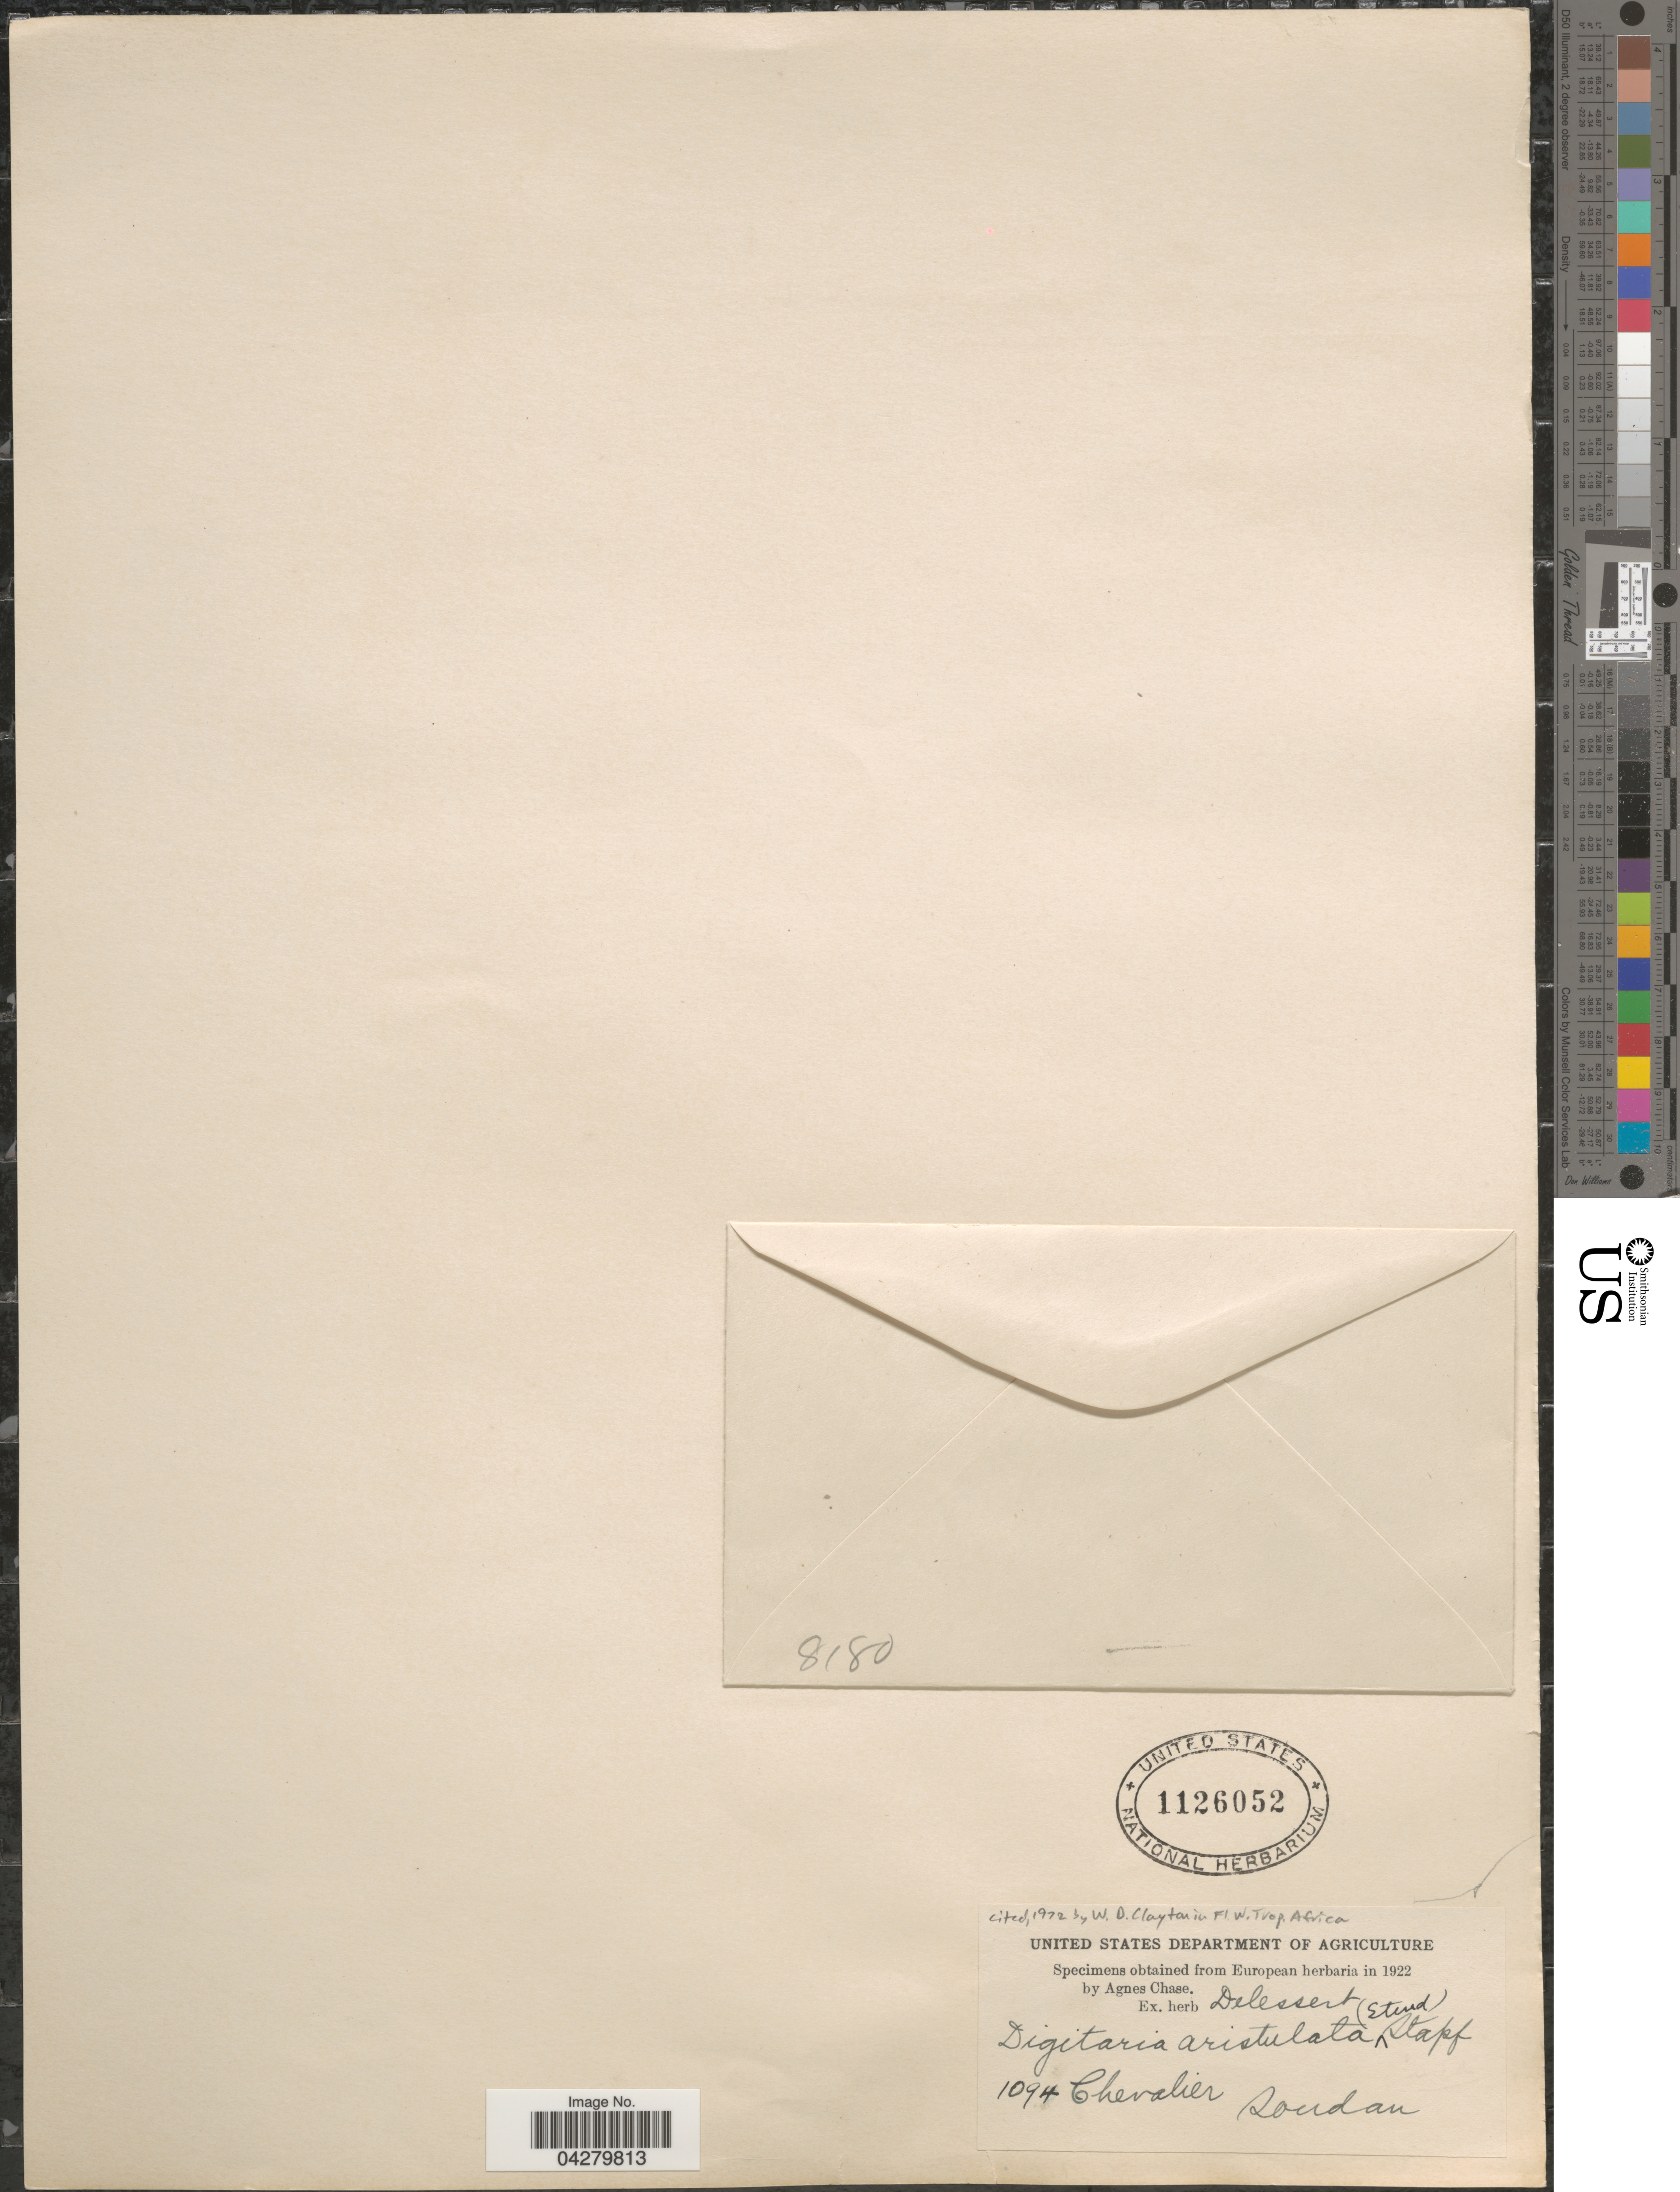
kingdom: Plantae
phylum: Tracheophyta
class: Liliopsida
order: Poales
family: Poaceae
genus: Digitaria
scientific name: Digitaria aristulata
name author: (Steud.) Stapf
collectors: Chevalier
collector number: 1094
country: Sudan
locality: Soudan.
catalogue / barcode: US 1126052